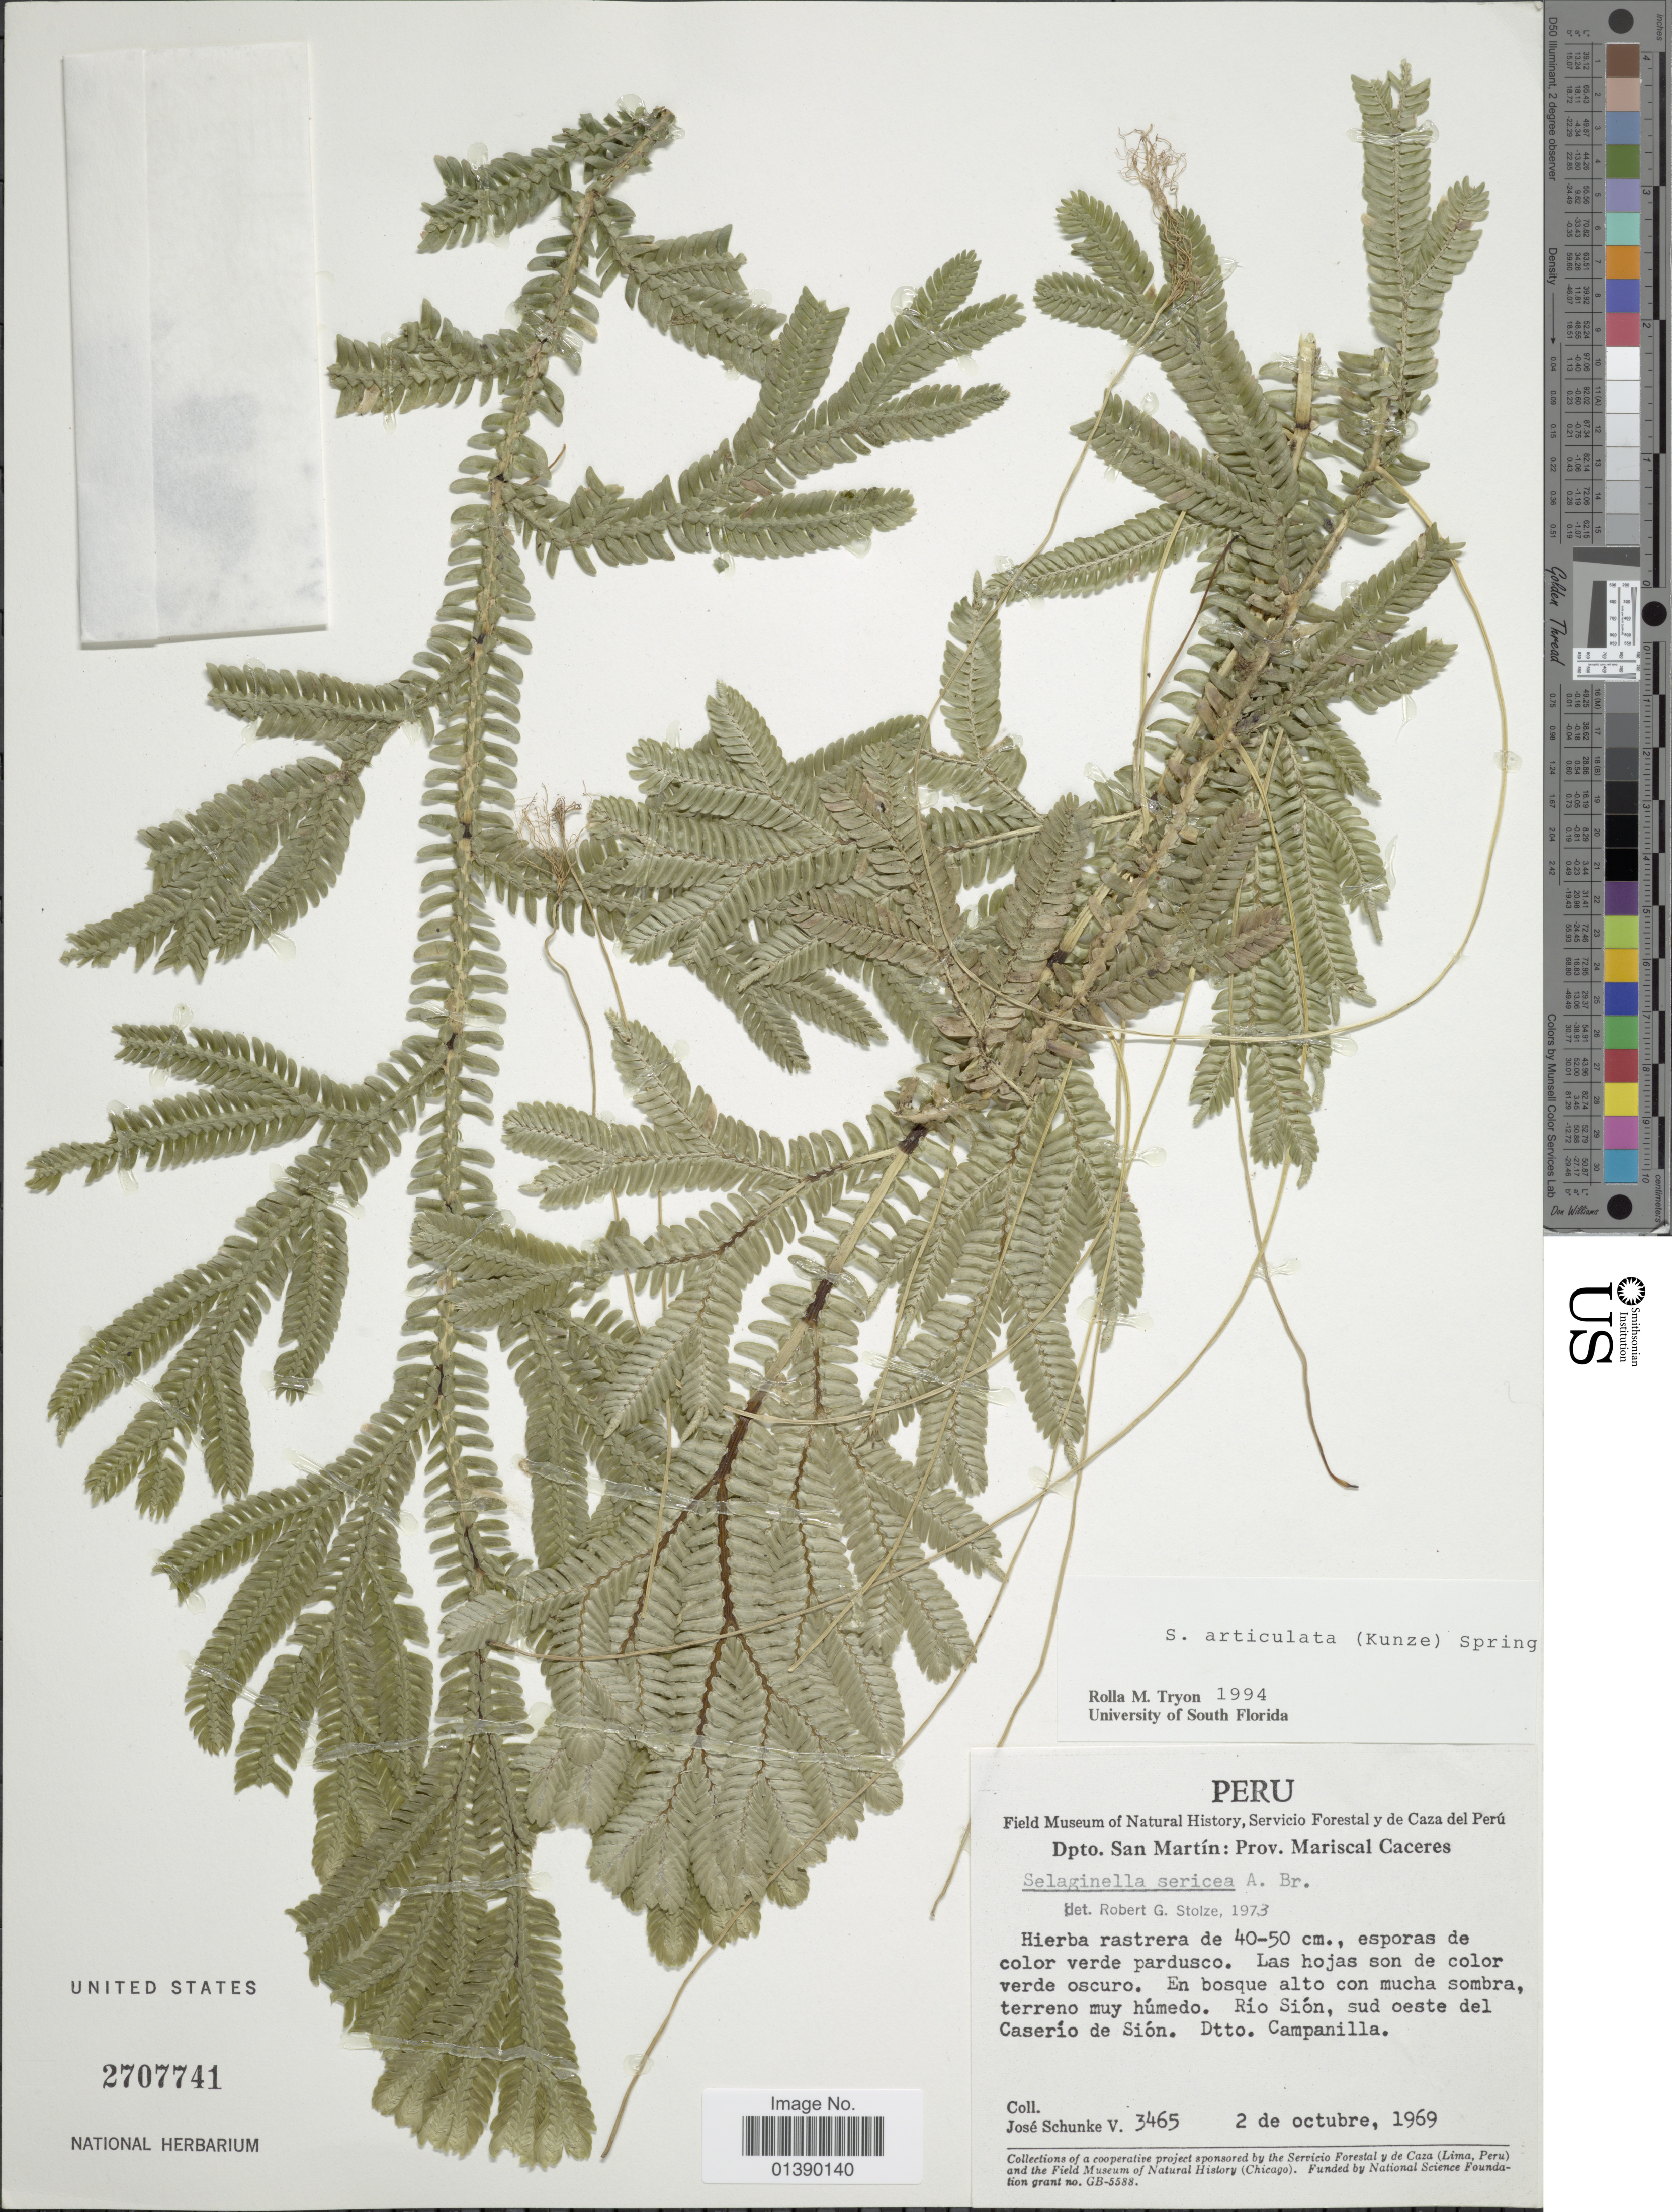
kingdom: Plantae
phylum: Tracheophyta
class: Lycopodiopsida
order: Selaginellales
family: Selaginellaceae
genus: Selaginella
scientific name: Selaginella articulata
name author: (Kunze) Spring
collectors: J. Schunke Vigo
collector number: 3465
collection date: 1969-10-02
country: Peru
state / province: San Martín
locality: Prov. Mariscal caceres, Río Sión, sud oeste del Caserío de Sión. Dtto Campanilla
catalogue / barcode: US 2707741